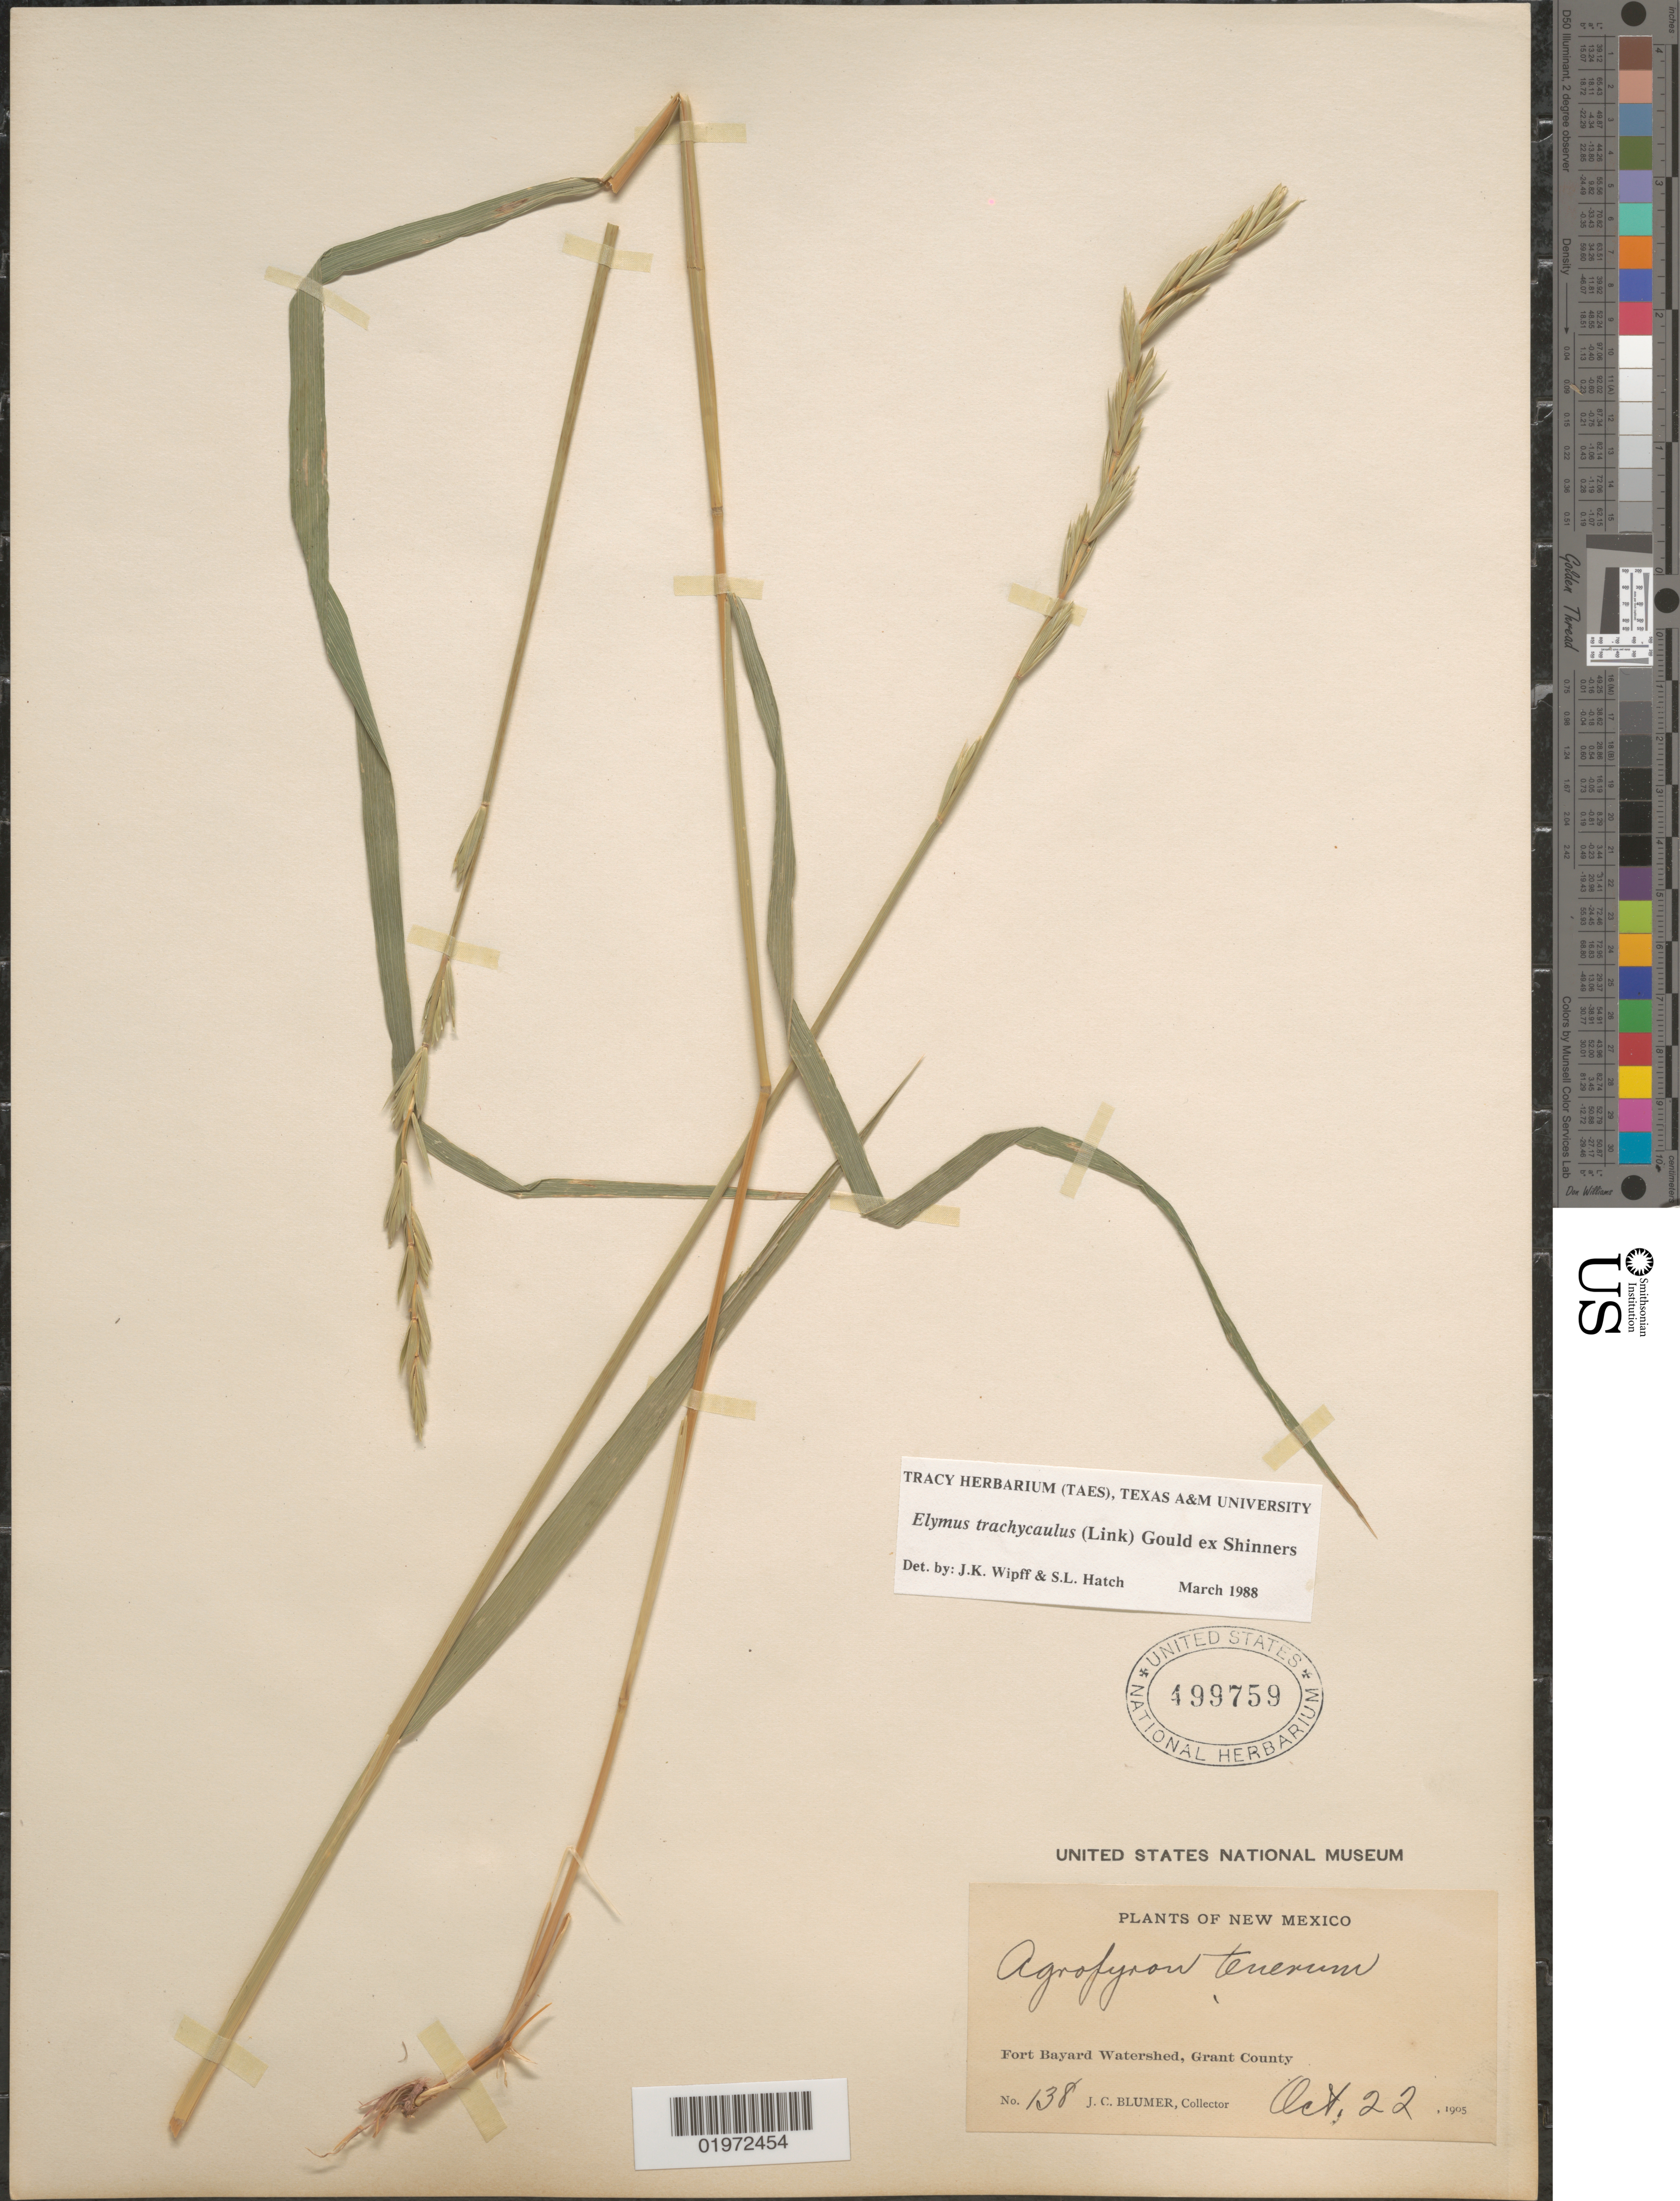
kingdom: Plantae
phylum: Tracheophyta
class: Liliopsida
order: Poales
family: Poaceae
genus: Elymus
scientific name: Elymus trachycaulus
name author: (Link) Gould ex Shinners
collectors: J. C. Blumer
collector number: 138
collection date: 1905-10-22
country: United States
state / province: New Mexico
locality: Fort Bayard Watershed, Grant County.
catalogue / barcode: US 499759